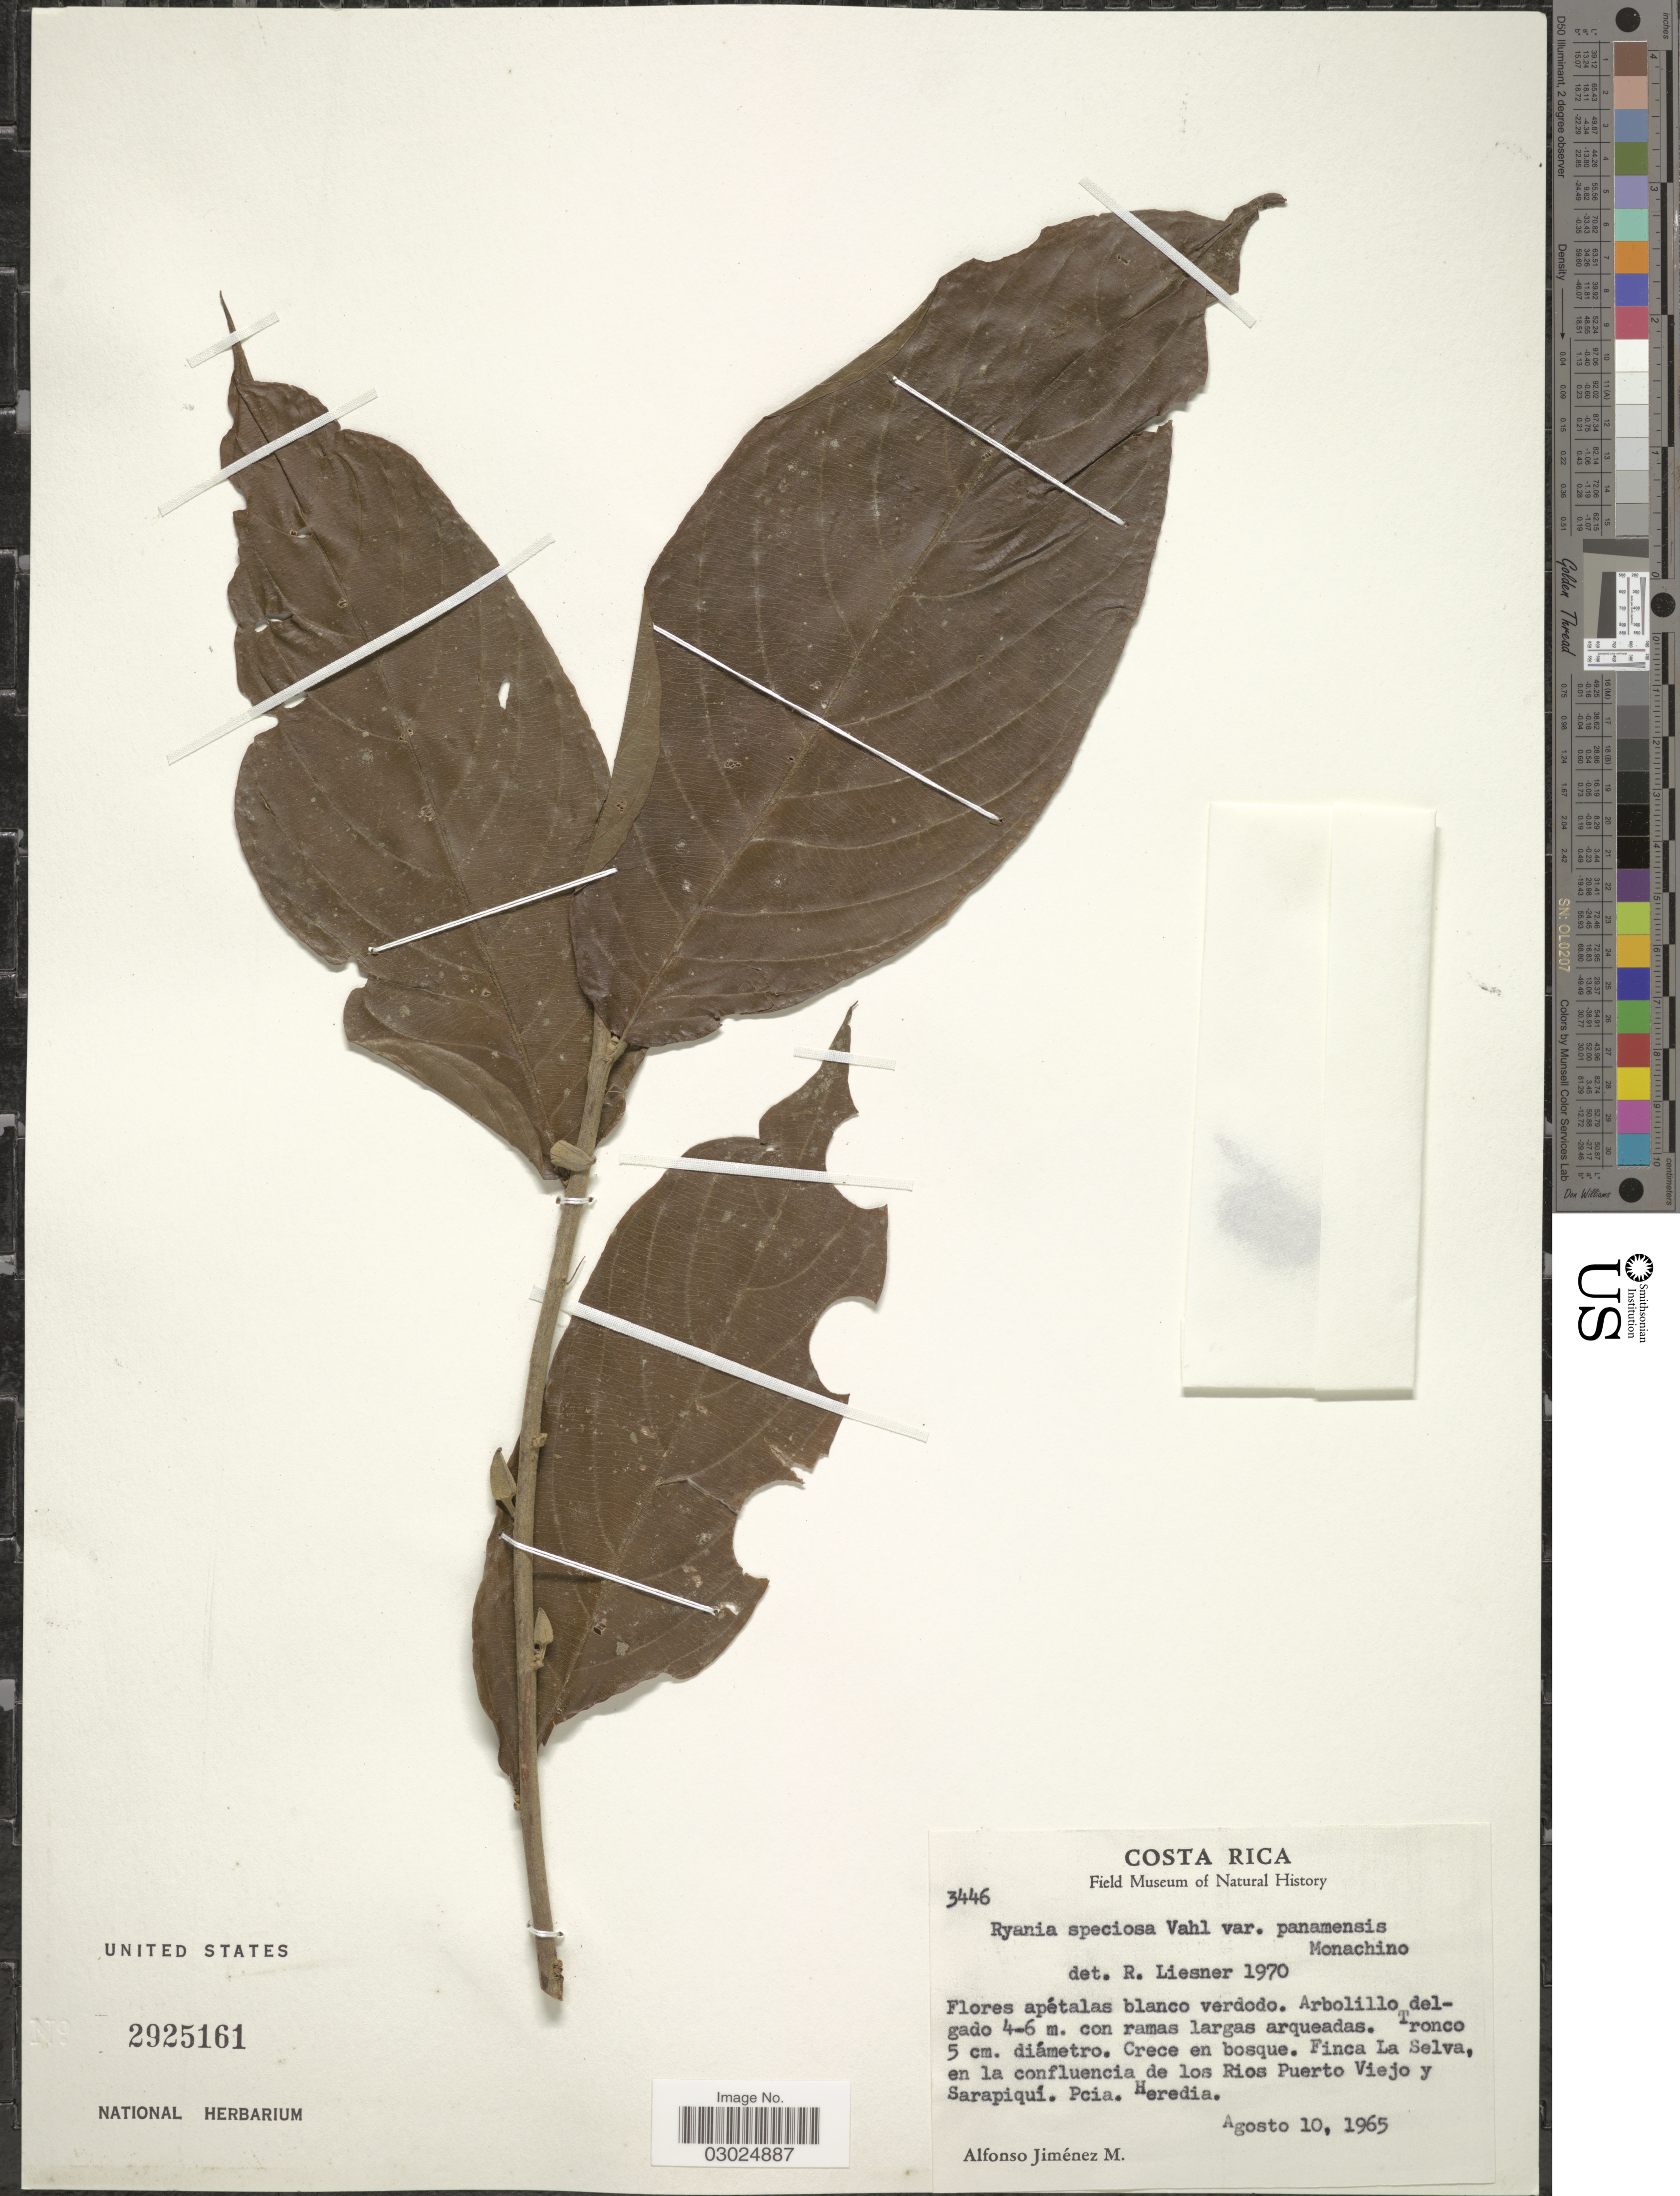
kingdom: Plantae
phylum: Tracheophyta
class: Magnoliopsida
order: Malpighiales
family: Salicaceae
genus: Ryania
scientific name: Ryania speciosa var. panamensis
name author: Monach.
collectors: A. Jimenez M.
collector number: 3446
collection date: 1965-08-10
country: Costa Rica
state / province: Heredia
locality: Finca La Selva, en la confluencia de los Rios Puerto Viejo y Sarapiquí. Pcia. Heredia.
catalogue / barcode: US 2925161